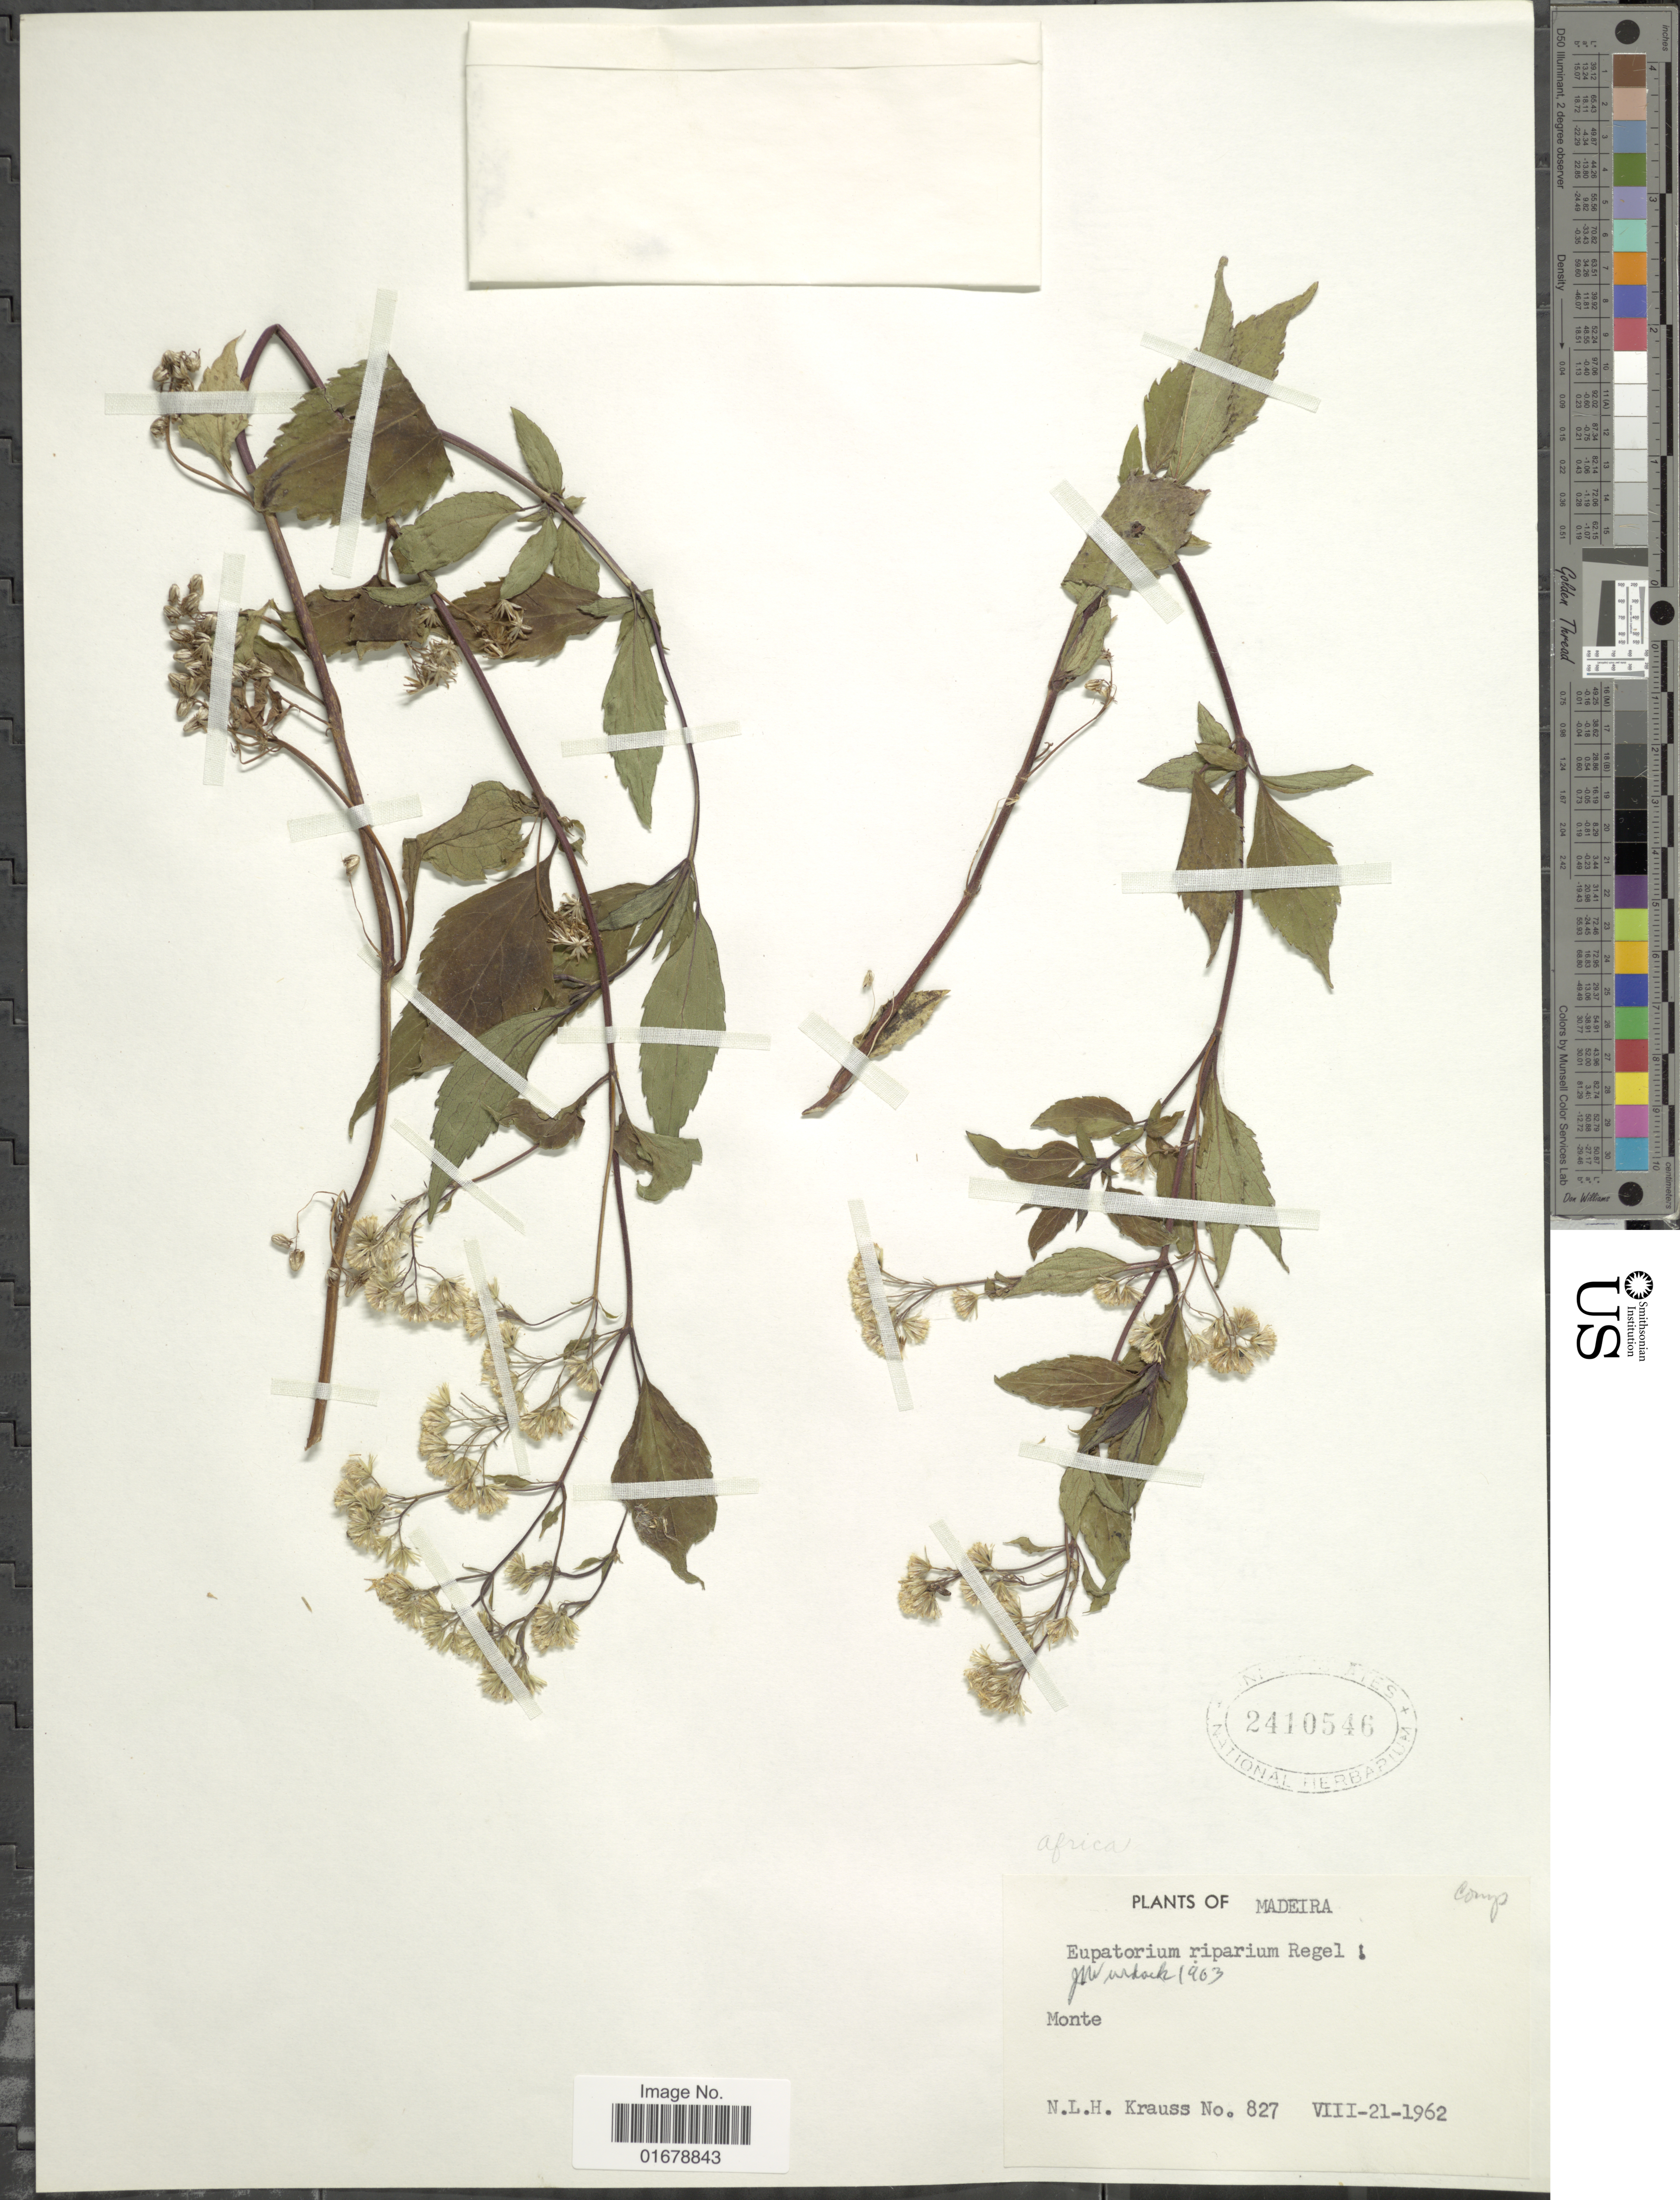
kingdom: Plantae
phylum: Tracheophyta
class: Magnoliopsida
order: Asterales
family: Asteraceae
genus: Ageratina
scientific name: Ageratina riparia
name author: (Regel) R.M. King & H. Rob.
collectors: N. Krauss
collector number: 827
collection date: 1962-08-21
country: Portugal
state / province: Madeira (Aut. Reg.)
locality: Madeira. Monte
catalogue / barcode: US 2410546